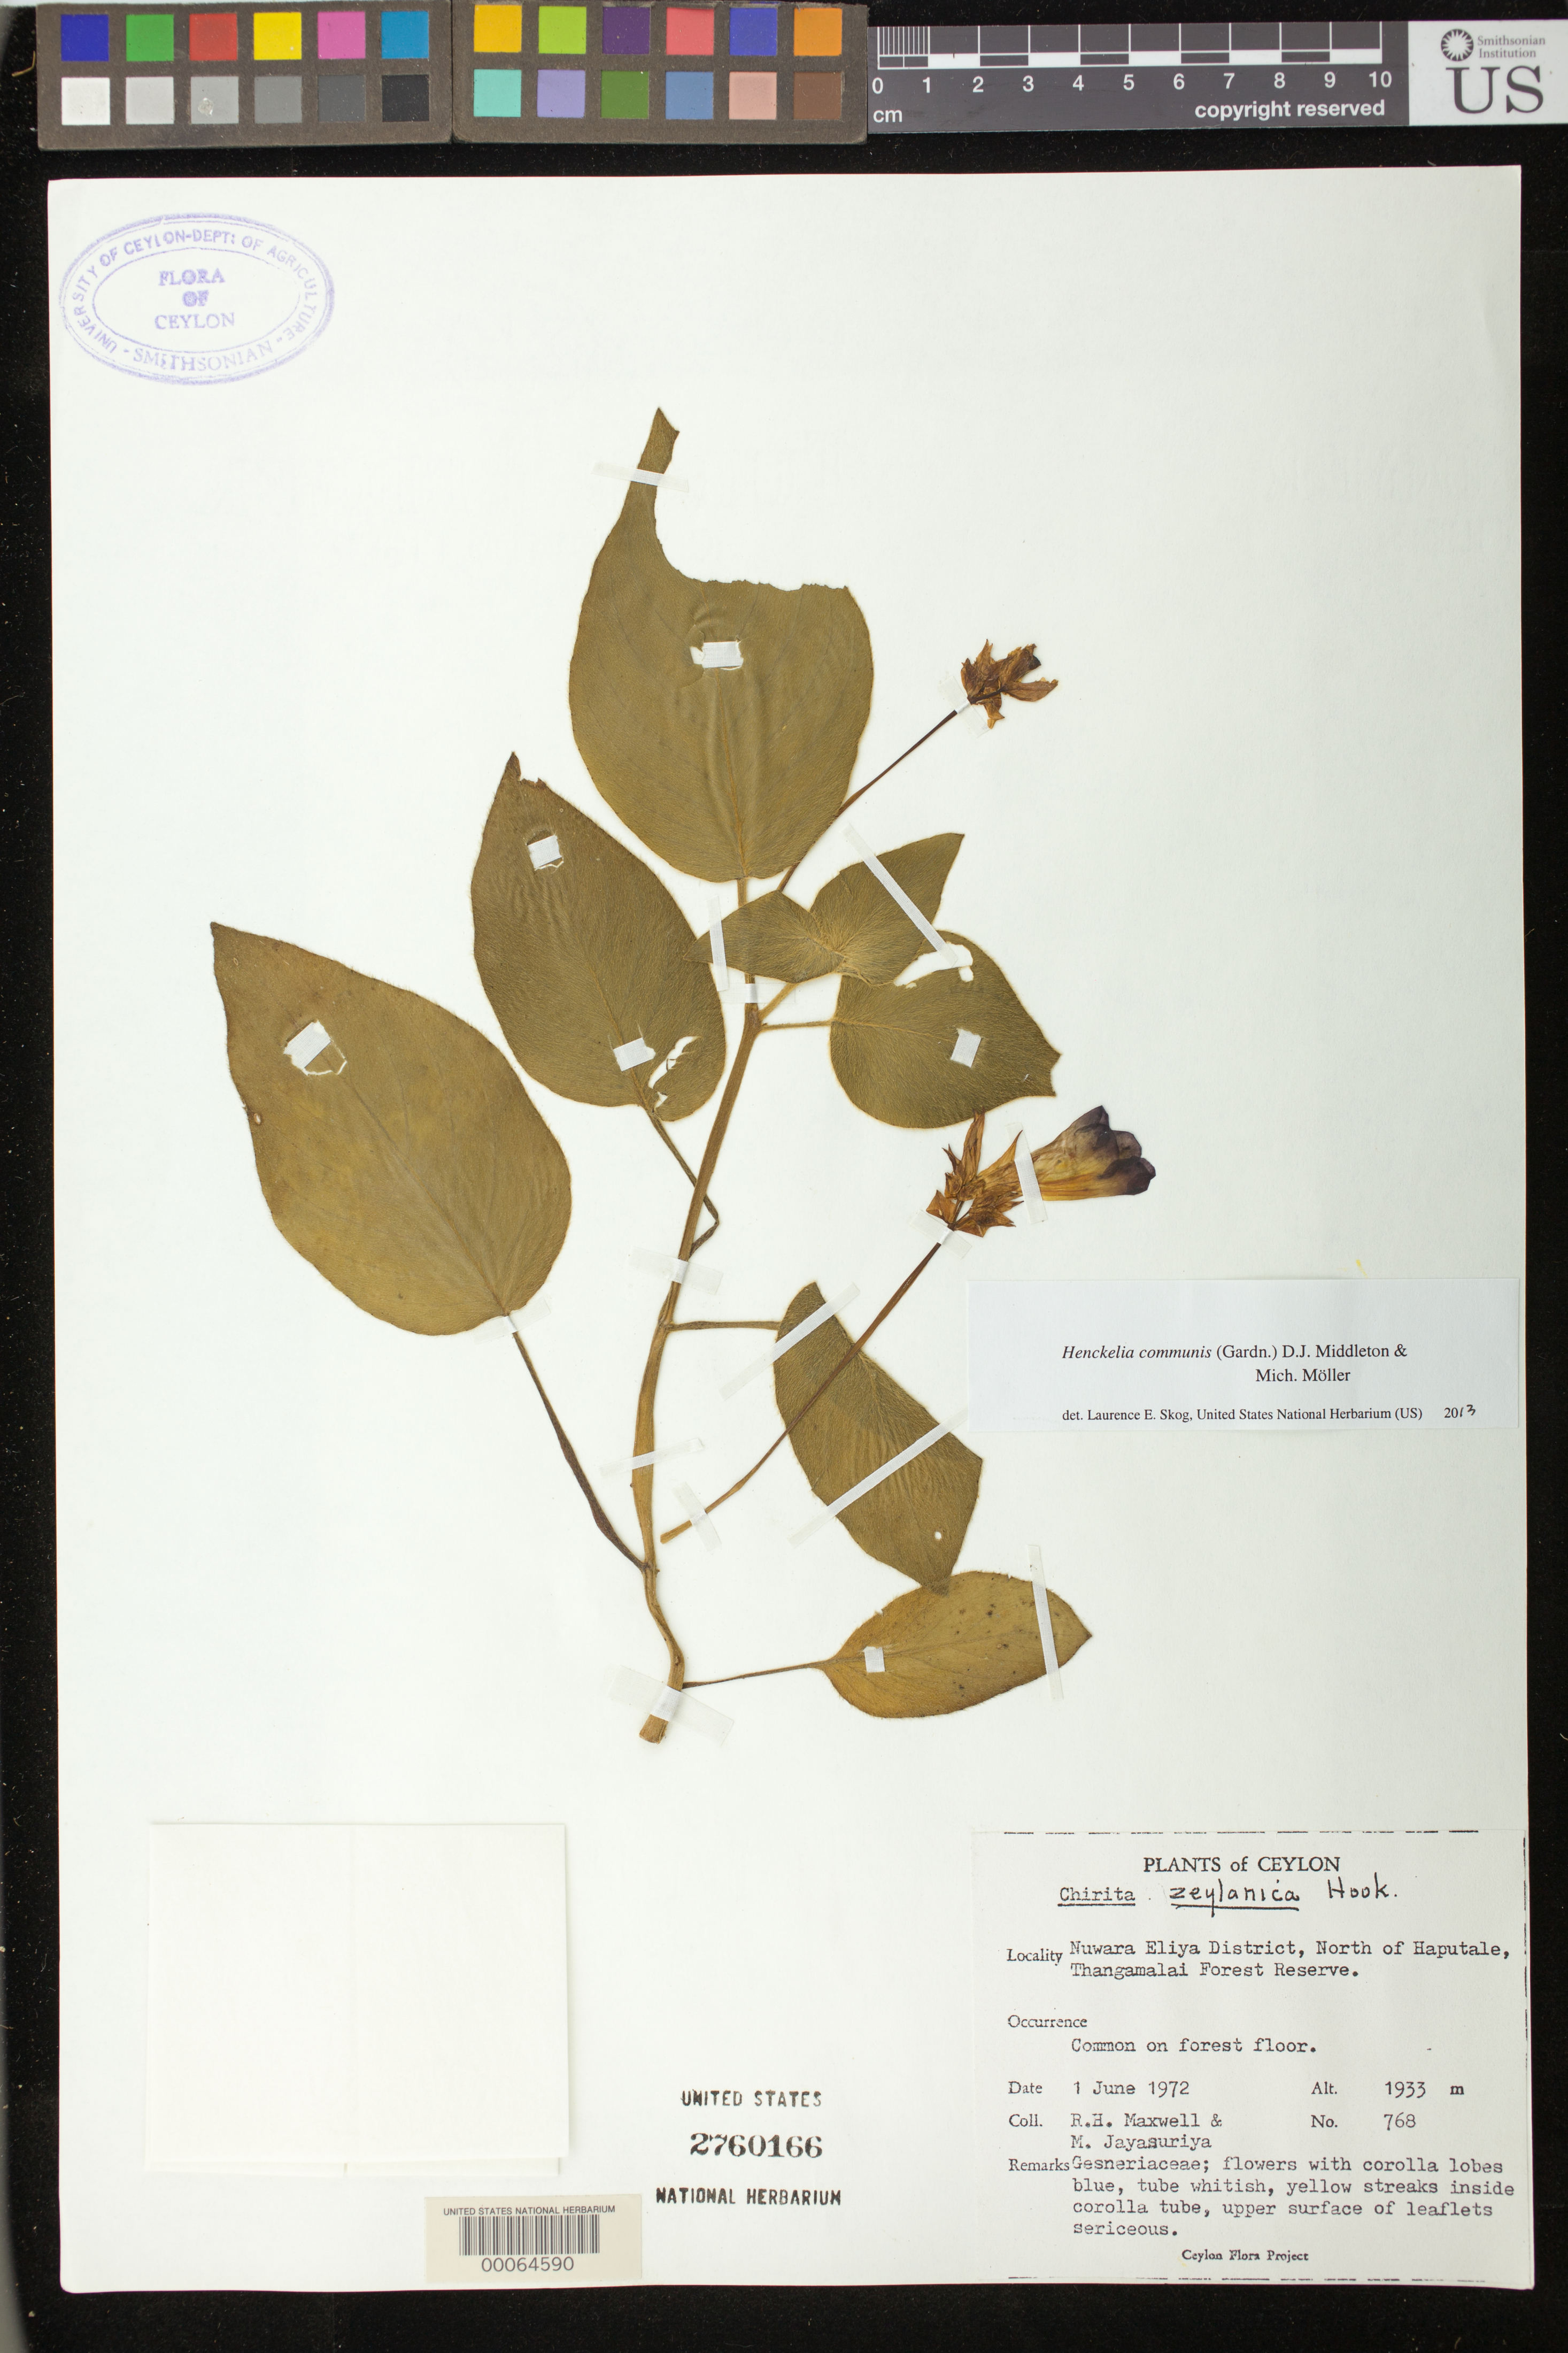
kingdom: Plantae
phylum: Tracheophyta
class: Magnoliopsida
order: Lamiales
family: Gesneriaceae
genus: Henckelia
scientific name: Henckelia communis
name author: (Gardner) D.J. Middleton & Mich. Möller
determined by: Skog, Laurence E.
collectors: R. Maxwell & A. H. Jayasuriya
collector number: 768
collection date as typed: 01 Jun 1972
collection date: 1972-06-01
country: Sri Lanka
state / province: Central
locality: Nuwara eliya, N of haputale, thangamalai forest reserve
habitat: Common on forest floor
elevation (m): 1933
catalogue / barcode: US 2760166